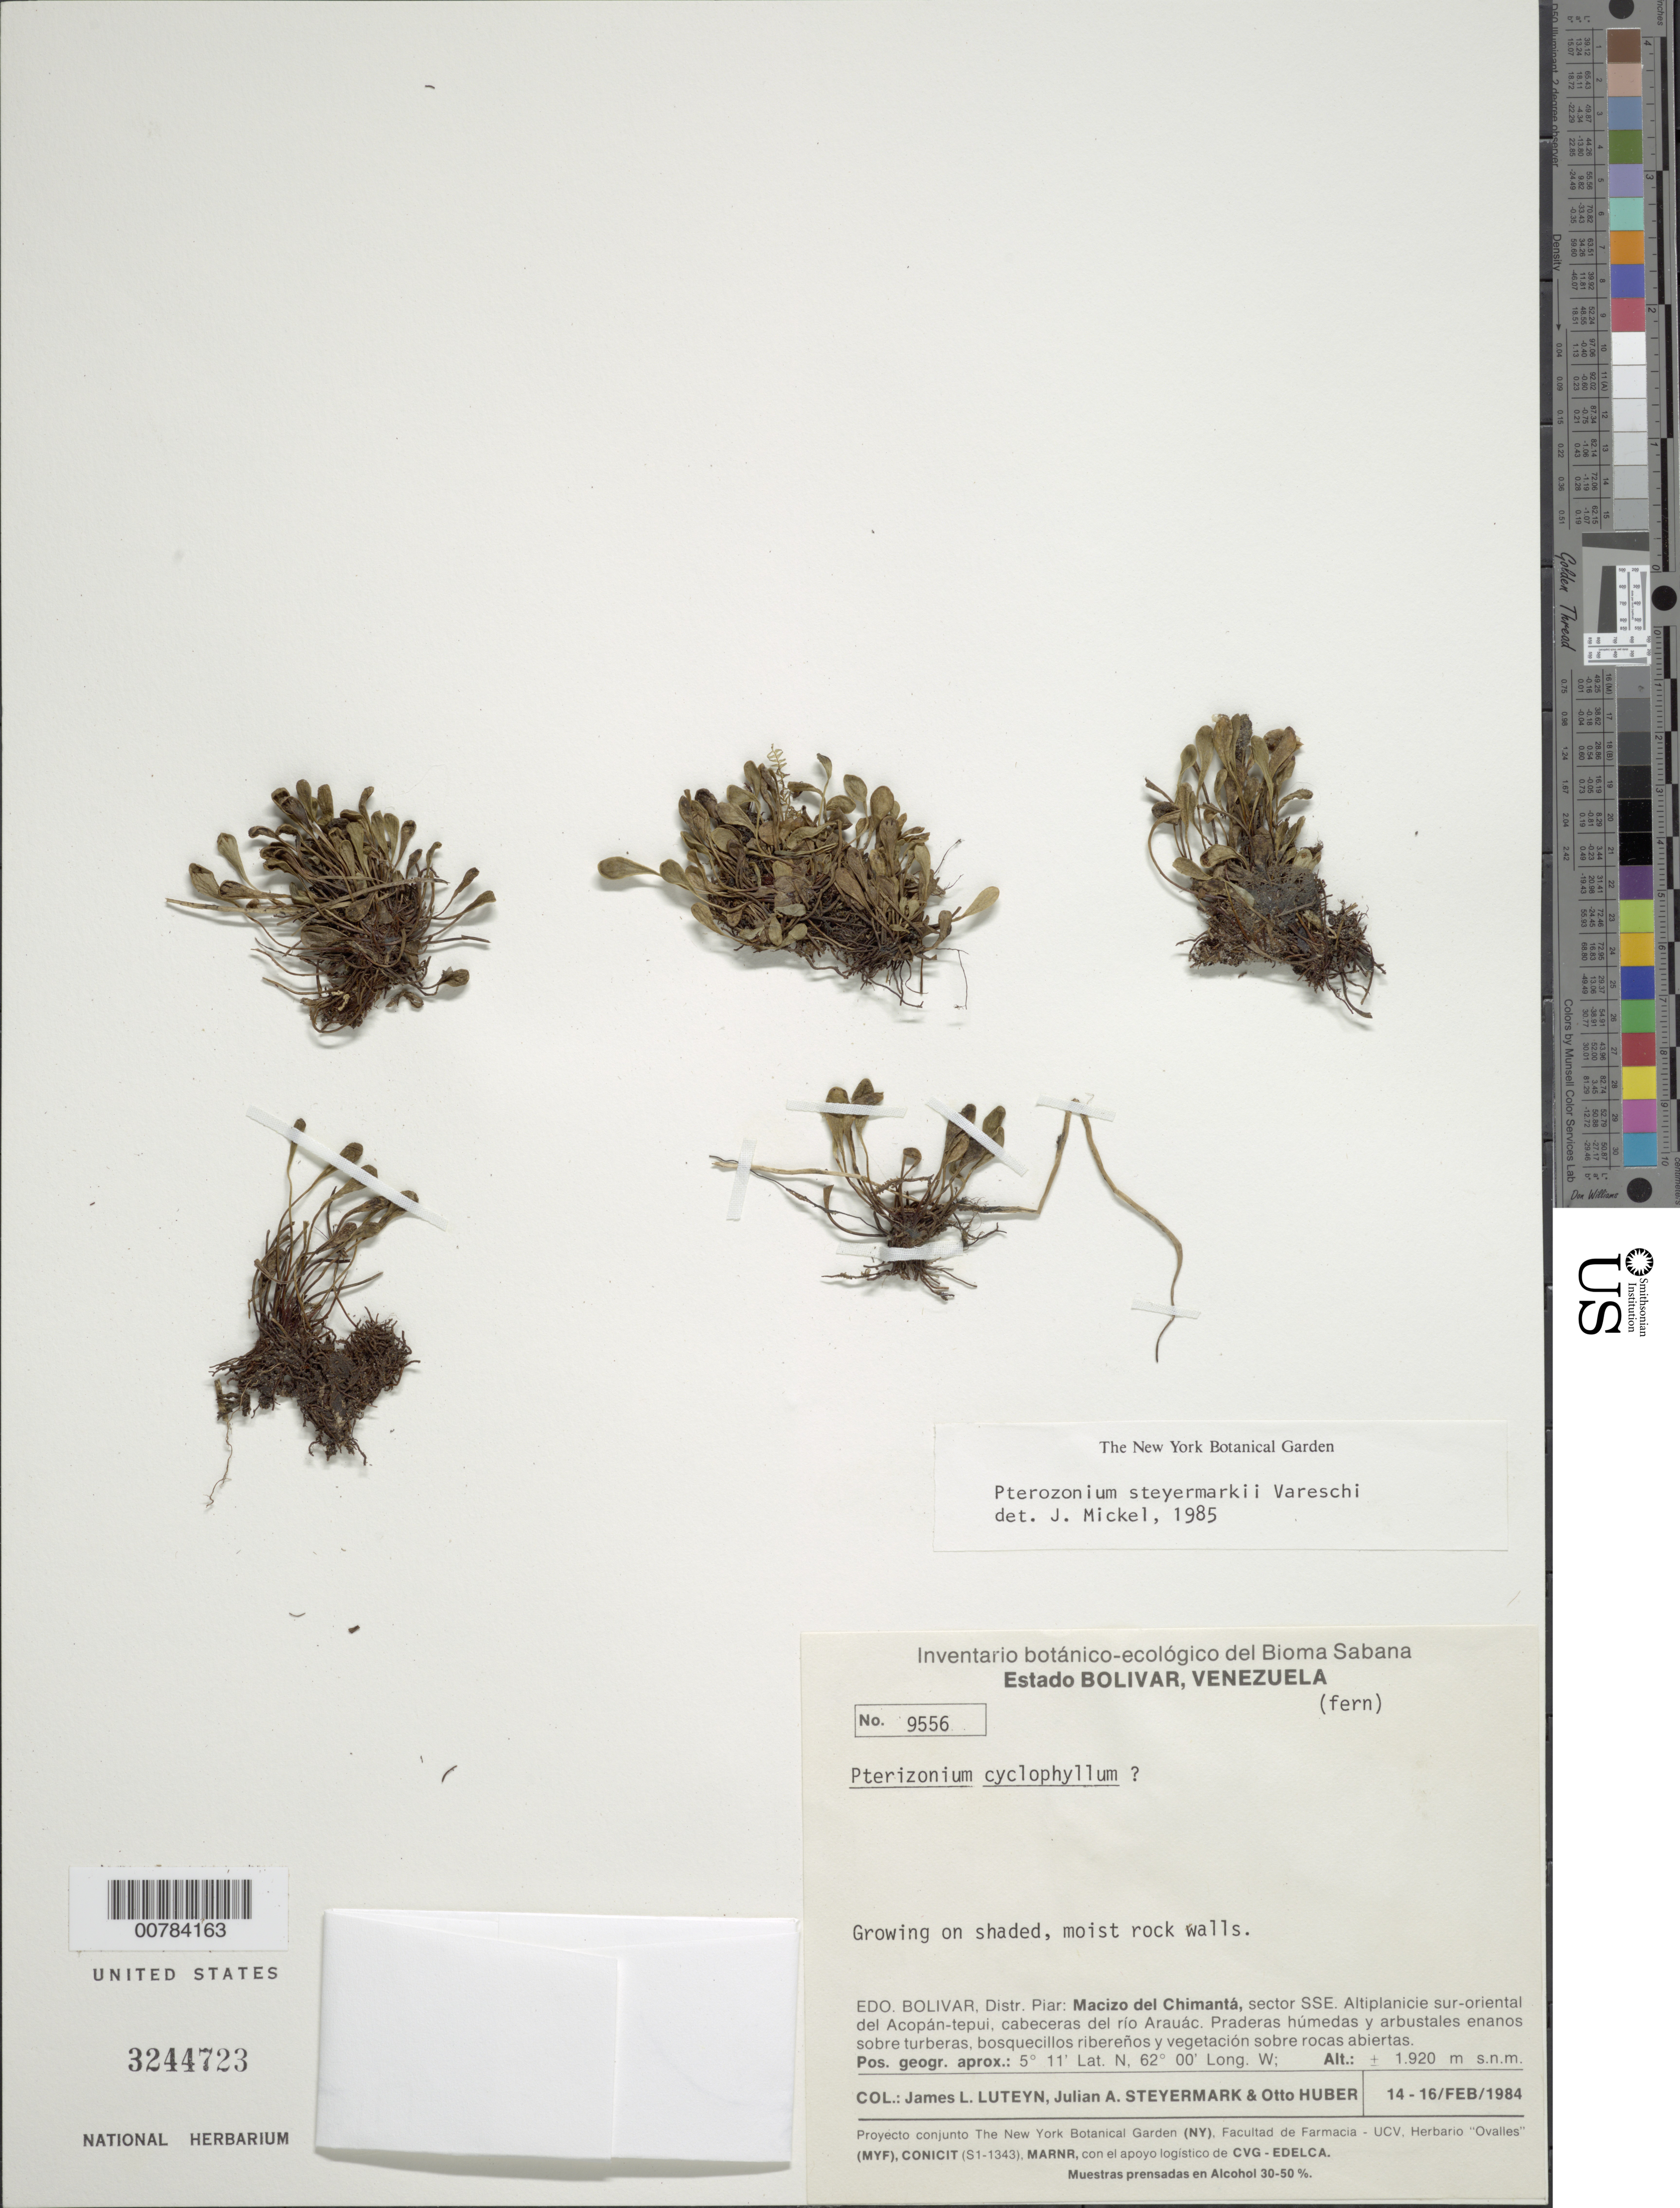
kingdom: Plantae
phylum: Tracheophyta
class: Polypodiopsida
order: Polypodiales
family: Pteridaceae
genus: Pterozonium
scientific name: Pterozonium steyermarkii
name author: Vareschi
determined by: Mickel, J. T., (NY), New York Botanical Garden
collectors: J. L. Luteyn, J. Steyermark & O. Huber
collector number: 9556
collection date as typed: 14-Feb-84 to 16-Feb-84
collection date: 1984-02-14/1984-02-16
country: Venezuela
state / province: Bolívar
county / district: Piar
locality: Macizo del Chimanta, sector SSE; altiplanicie sur-oriental del Acopan-tepuí, cabeceras del rio Arauac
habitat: Praderas húmedas y arbustales enanos sobre turberas, bosquecillos riberenos y vegetación sobre rocas abiertas, growing on shaded, moist rock walls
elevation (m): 1920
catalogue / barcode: US 3244723